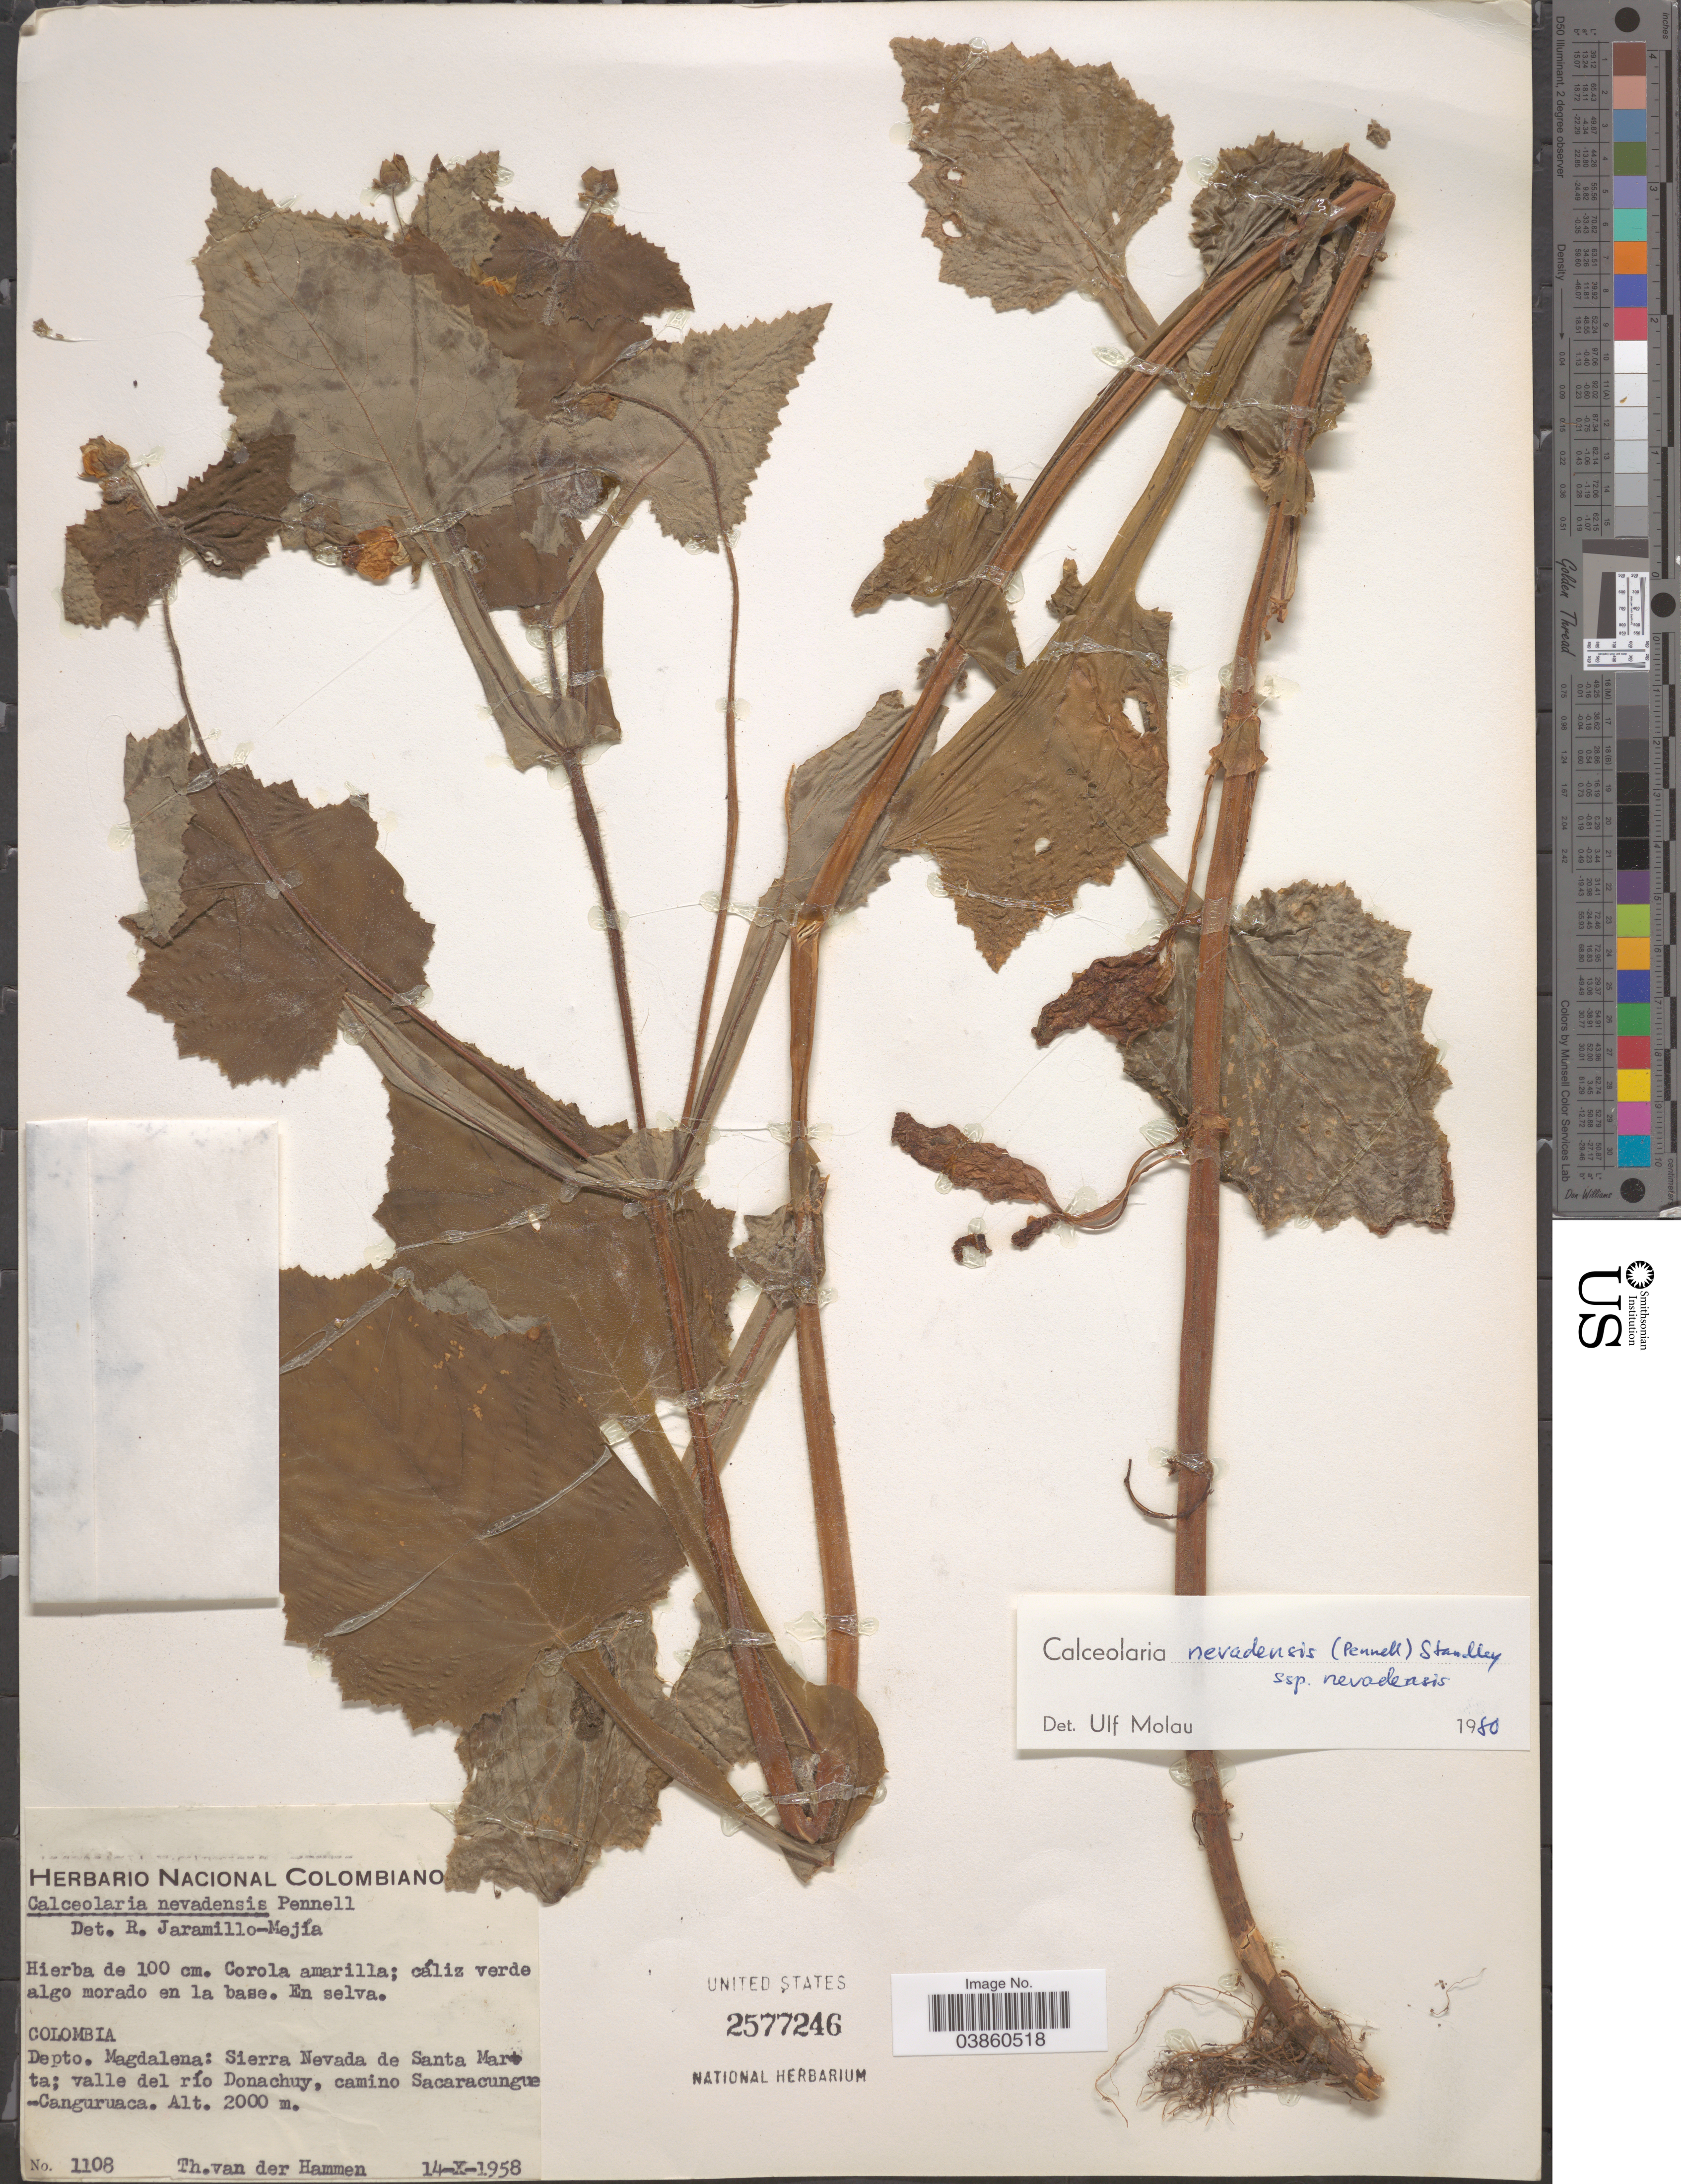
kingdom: Plantae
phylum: Tracheophyta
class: Magnoliopsida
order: Lamiales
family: Calceolariaceae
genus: Calceolaria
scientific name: Calceolaria nevadensis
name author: (Pennell) Standl.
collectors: T. Van der Hammen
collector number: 1108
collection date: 1958-10-14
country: Colombia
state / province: Magdalena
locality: Depto. Magdalena: Sierra Nevada de Santa Marta; valle del río Donachuy, camino Sacaracungue-Canguruaca.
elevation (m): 2000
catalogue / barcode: US 2577246